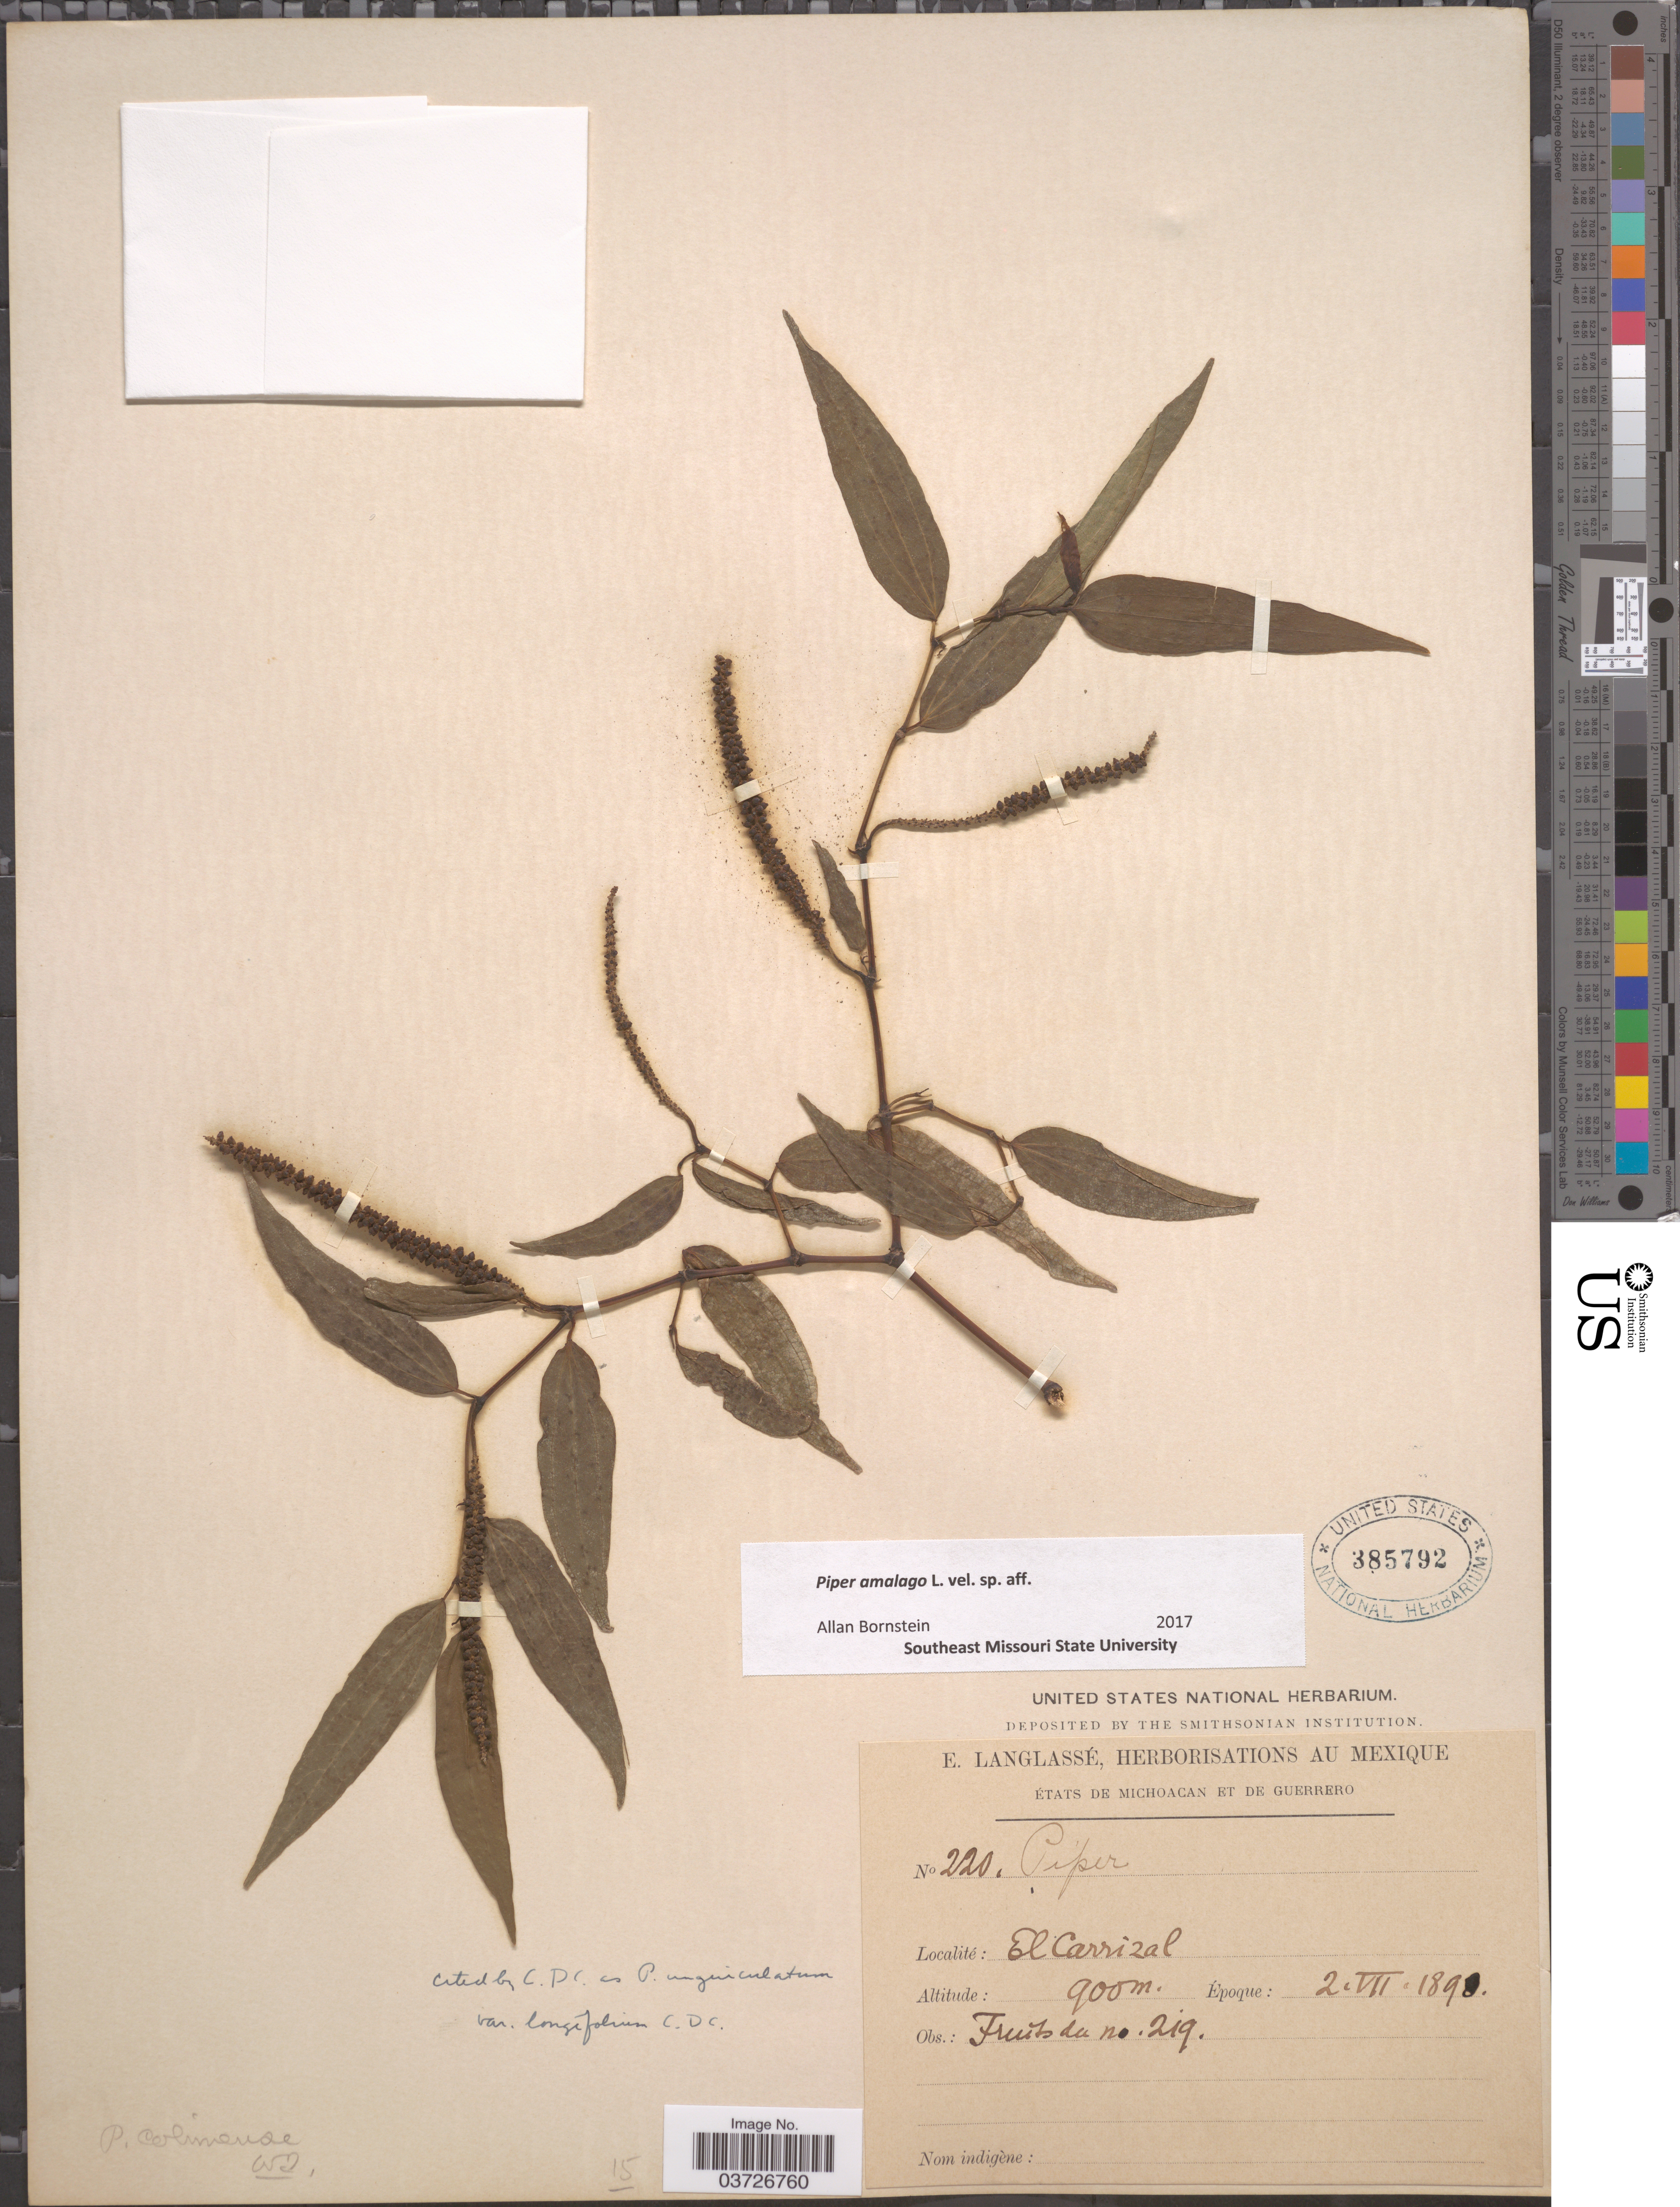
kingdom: Plantae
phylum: Tracheophyta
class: Magnoliopsida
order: Piperales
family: Piperaceae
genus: Piper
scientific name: Piper amalago var. medium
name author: (Jacq.) Yunck.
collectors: E. Langlassé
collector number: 220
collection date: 1890-07-02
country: Mexico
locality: États de Michoacan et de Guerrero. El Carrizal.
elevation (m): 900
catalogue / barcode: US 385792